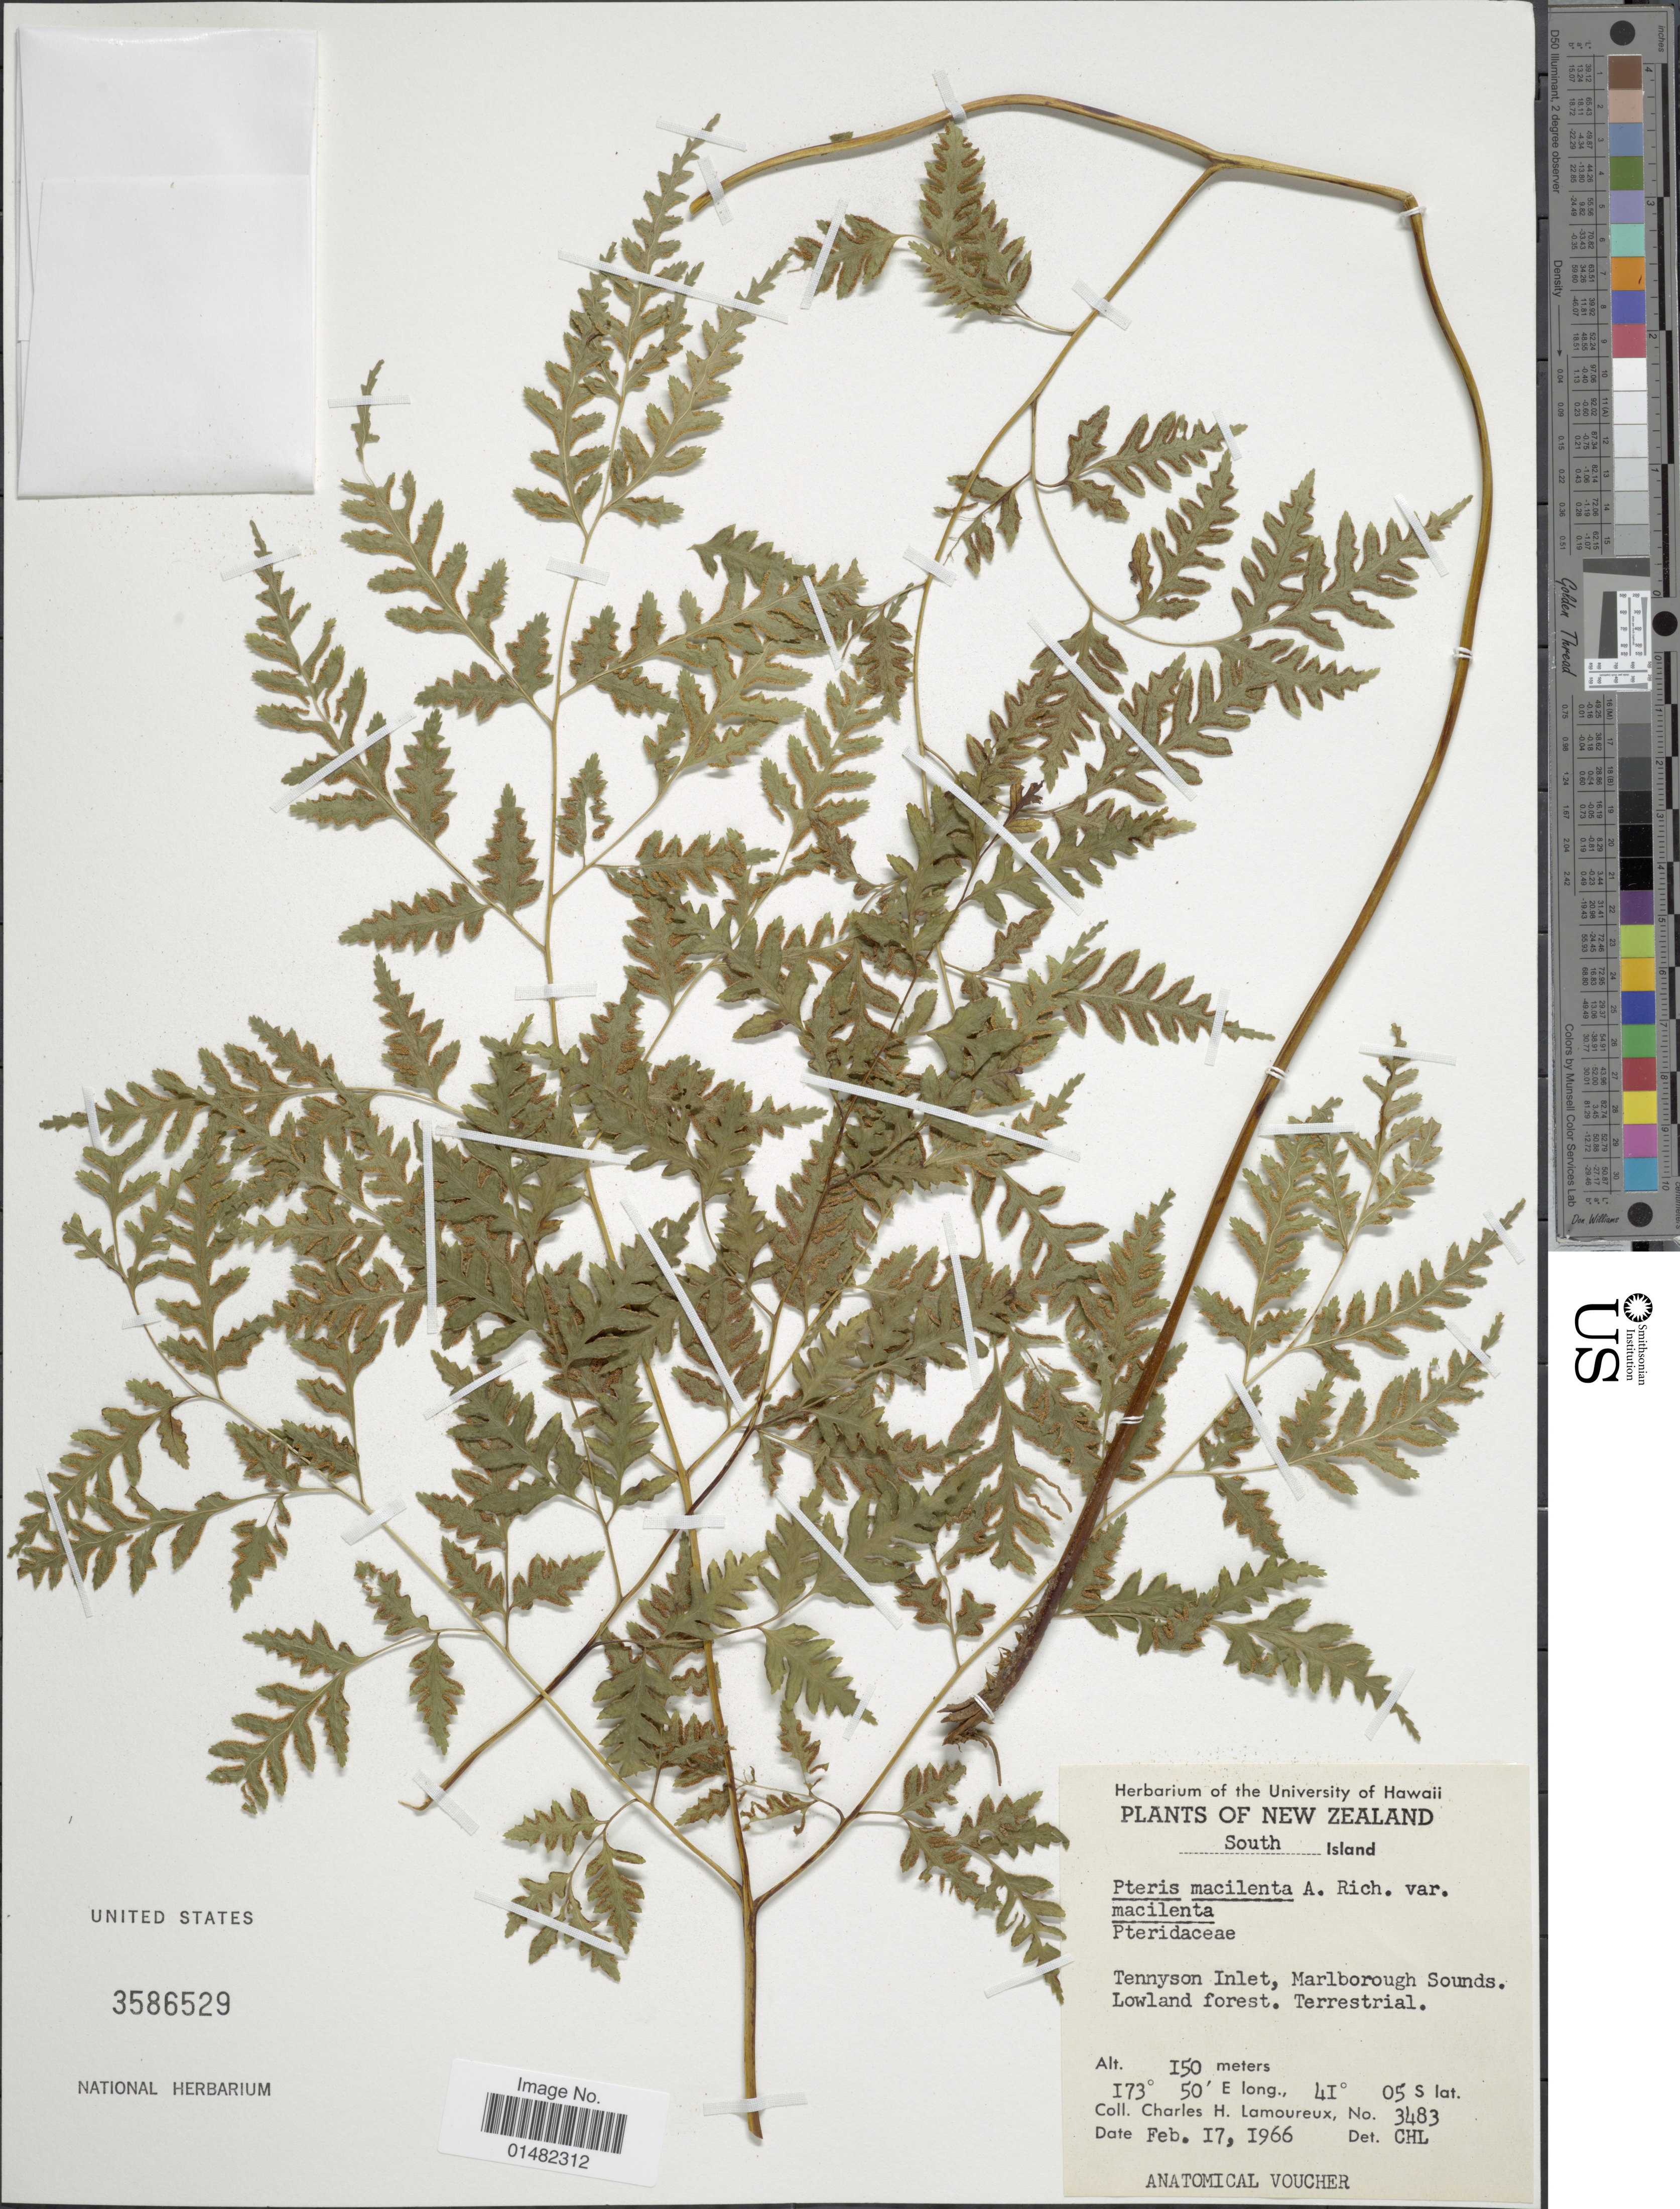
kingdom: Plantae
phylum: Tracheophyta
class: Polypodiopsida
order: Polypodiales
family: Pteridaceae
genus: Pteris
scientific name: Pteris macilenta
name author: A. Rich.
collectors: C. H. Lamoureux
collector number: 3483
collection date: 1966-02-17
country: New Zealand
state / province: Marlborough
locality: South Island, Tennyson Inlet, Marlborough Sounds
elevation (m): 150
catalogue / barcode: US 3586529